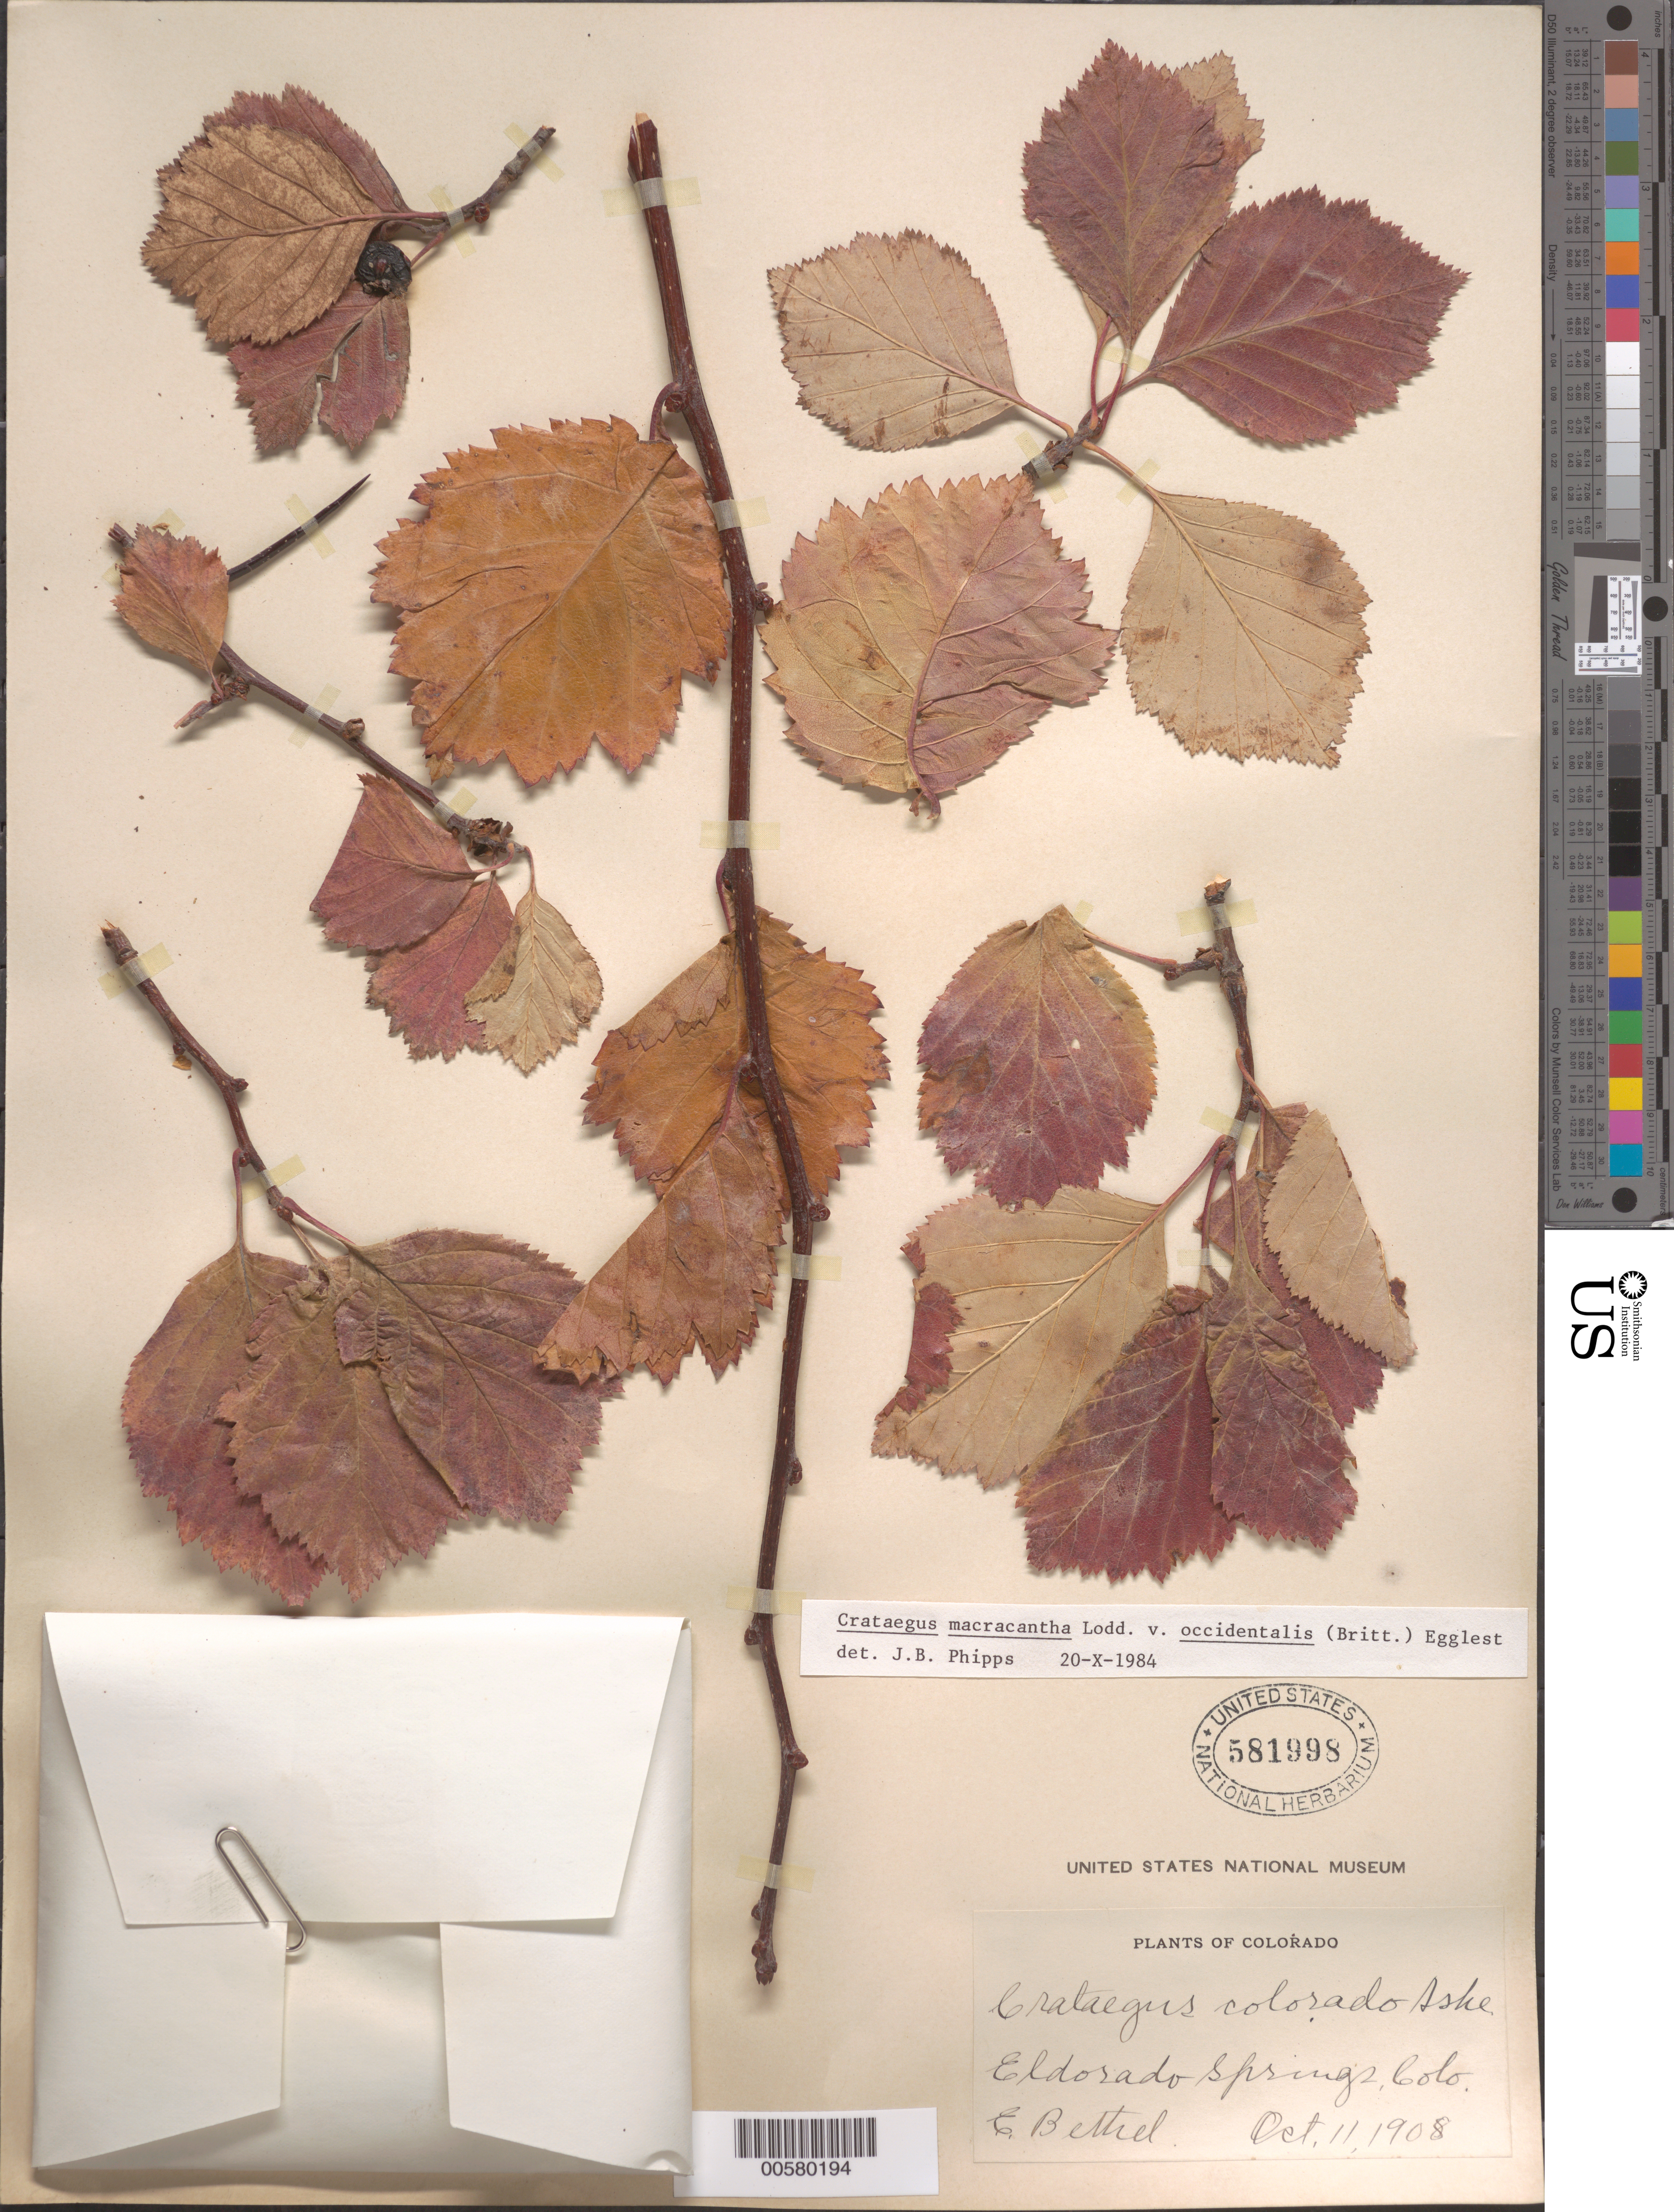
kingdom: Plantae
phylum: Tracheophyta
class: Magnoliopsida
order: Rosales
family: Rosaceae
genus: Crataegus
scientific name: Crataegus macracantha var. occidentalis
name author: (Britton) Eggl.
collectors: E. Bethel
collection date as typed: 11 Oct 1908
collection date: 1908-10-11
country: United States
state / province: Colorado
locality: Eldorado Springs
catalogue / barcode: US 581998